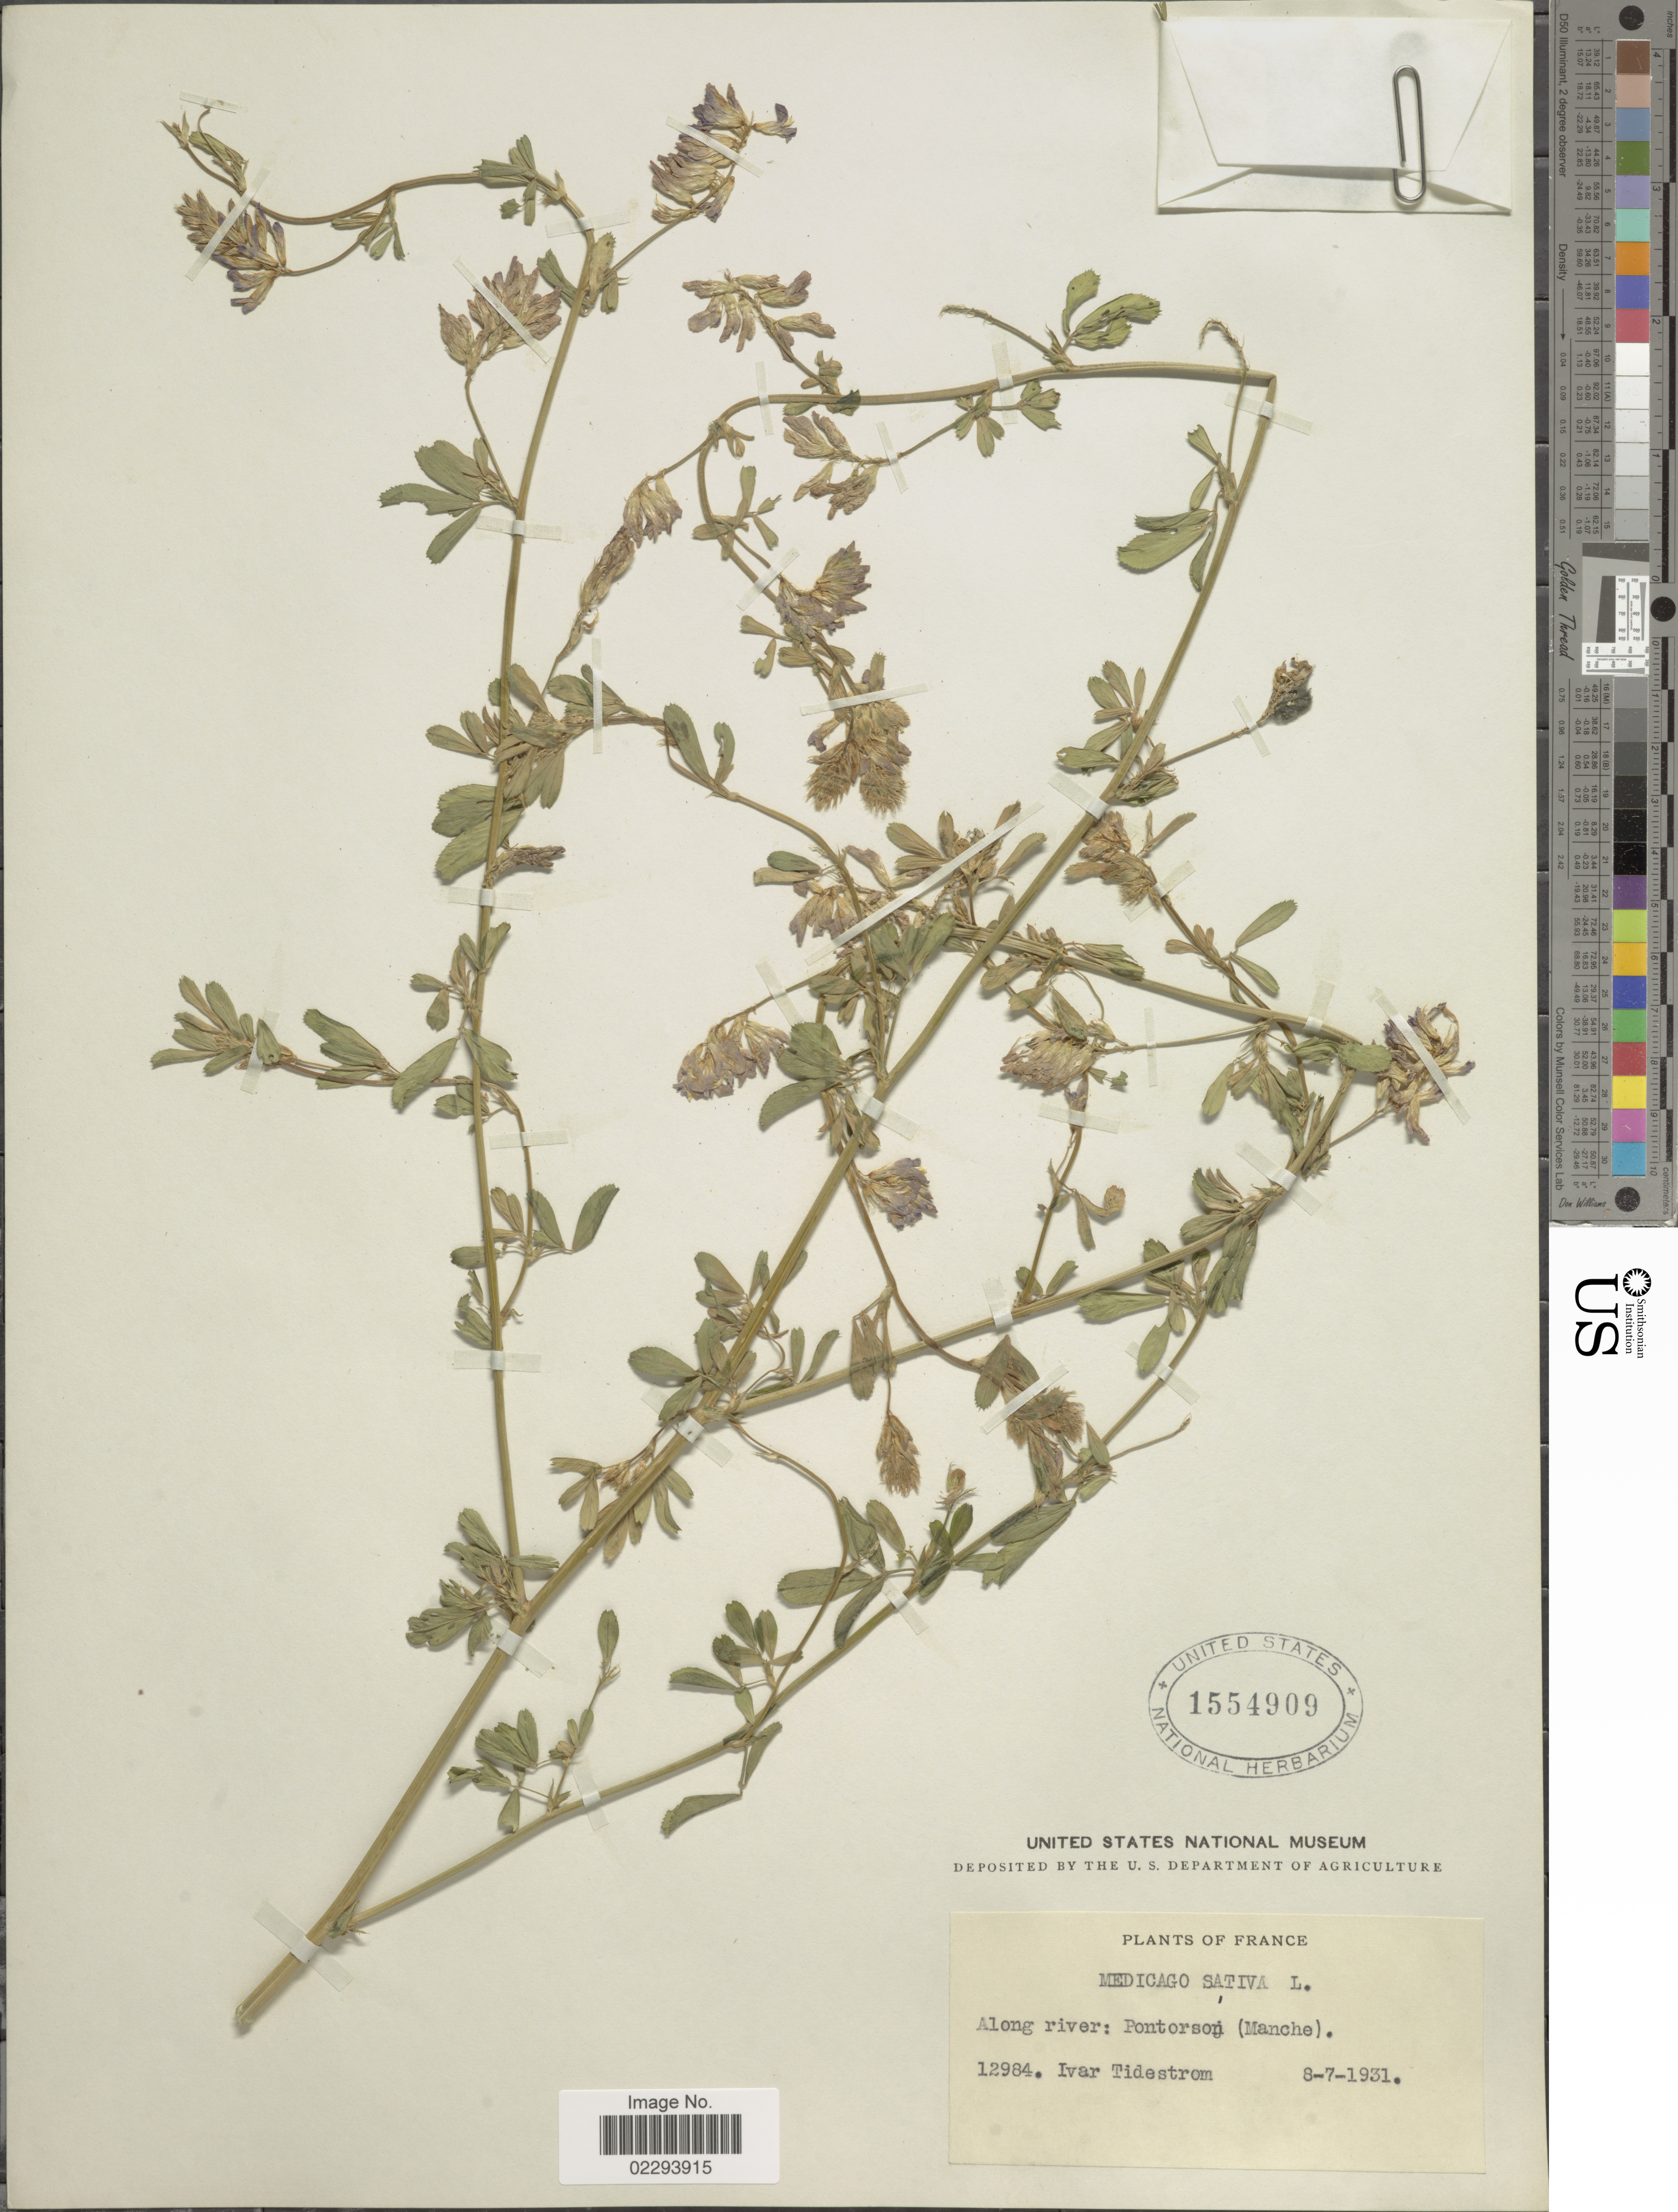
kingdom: Plantae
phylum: Tracheophyta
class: Magnoliopsida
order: Fabales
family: Fabaceae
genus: Medicago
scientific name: Medicago sativa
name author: L.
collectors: I. F. Tidestrom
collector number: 12984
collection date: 1931-07-08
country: France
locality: France, Along river: Pontorson (Manche).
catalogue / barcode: US 1554909